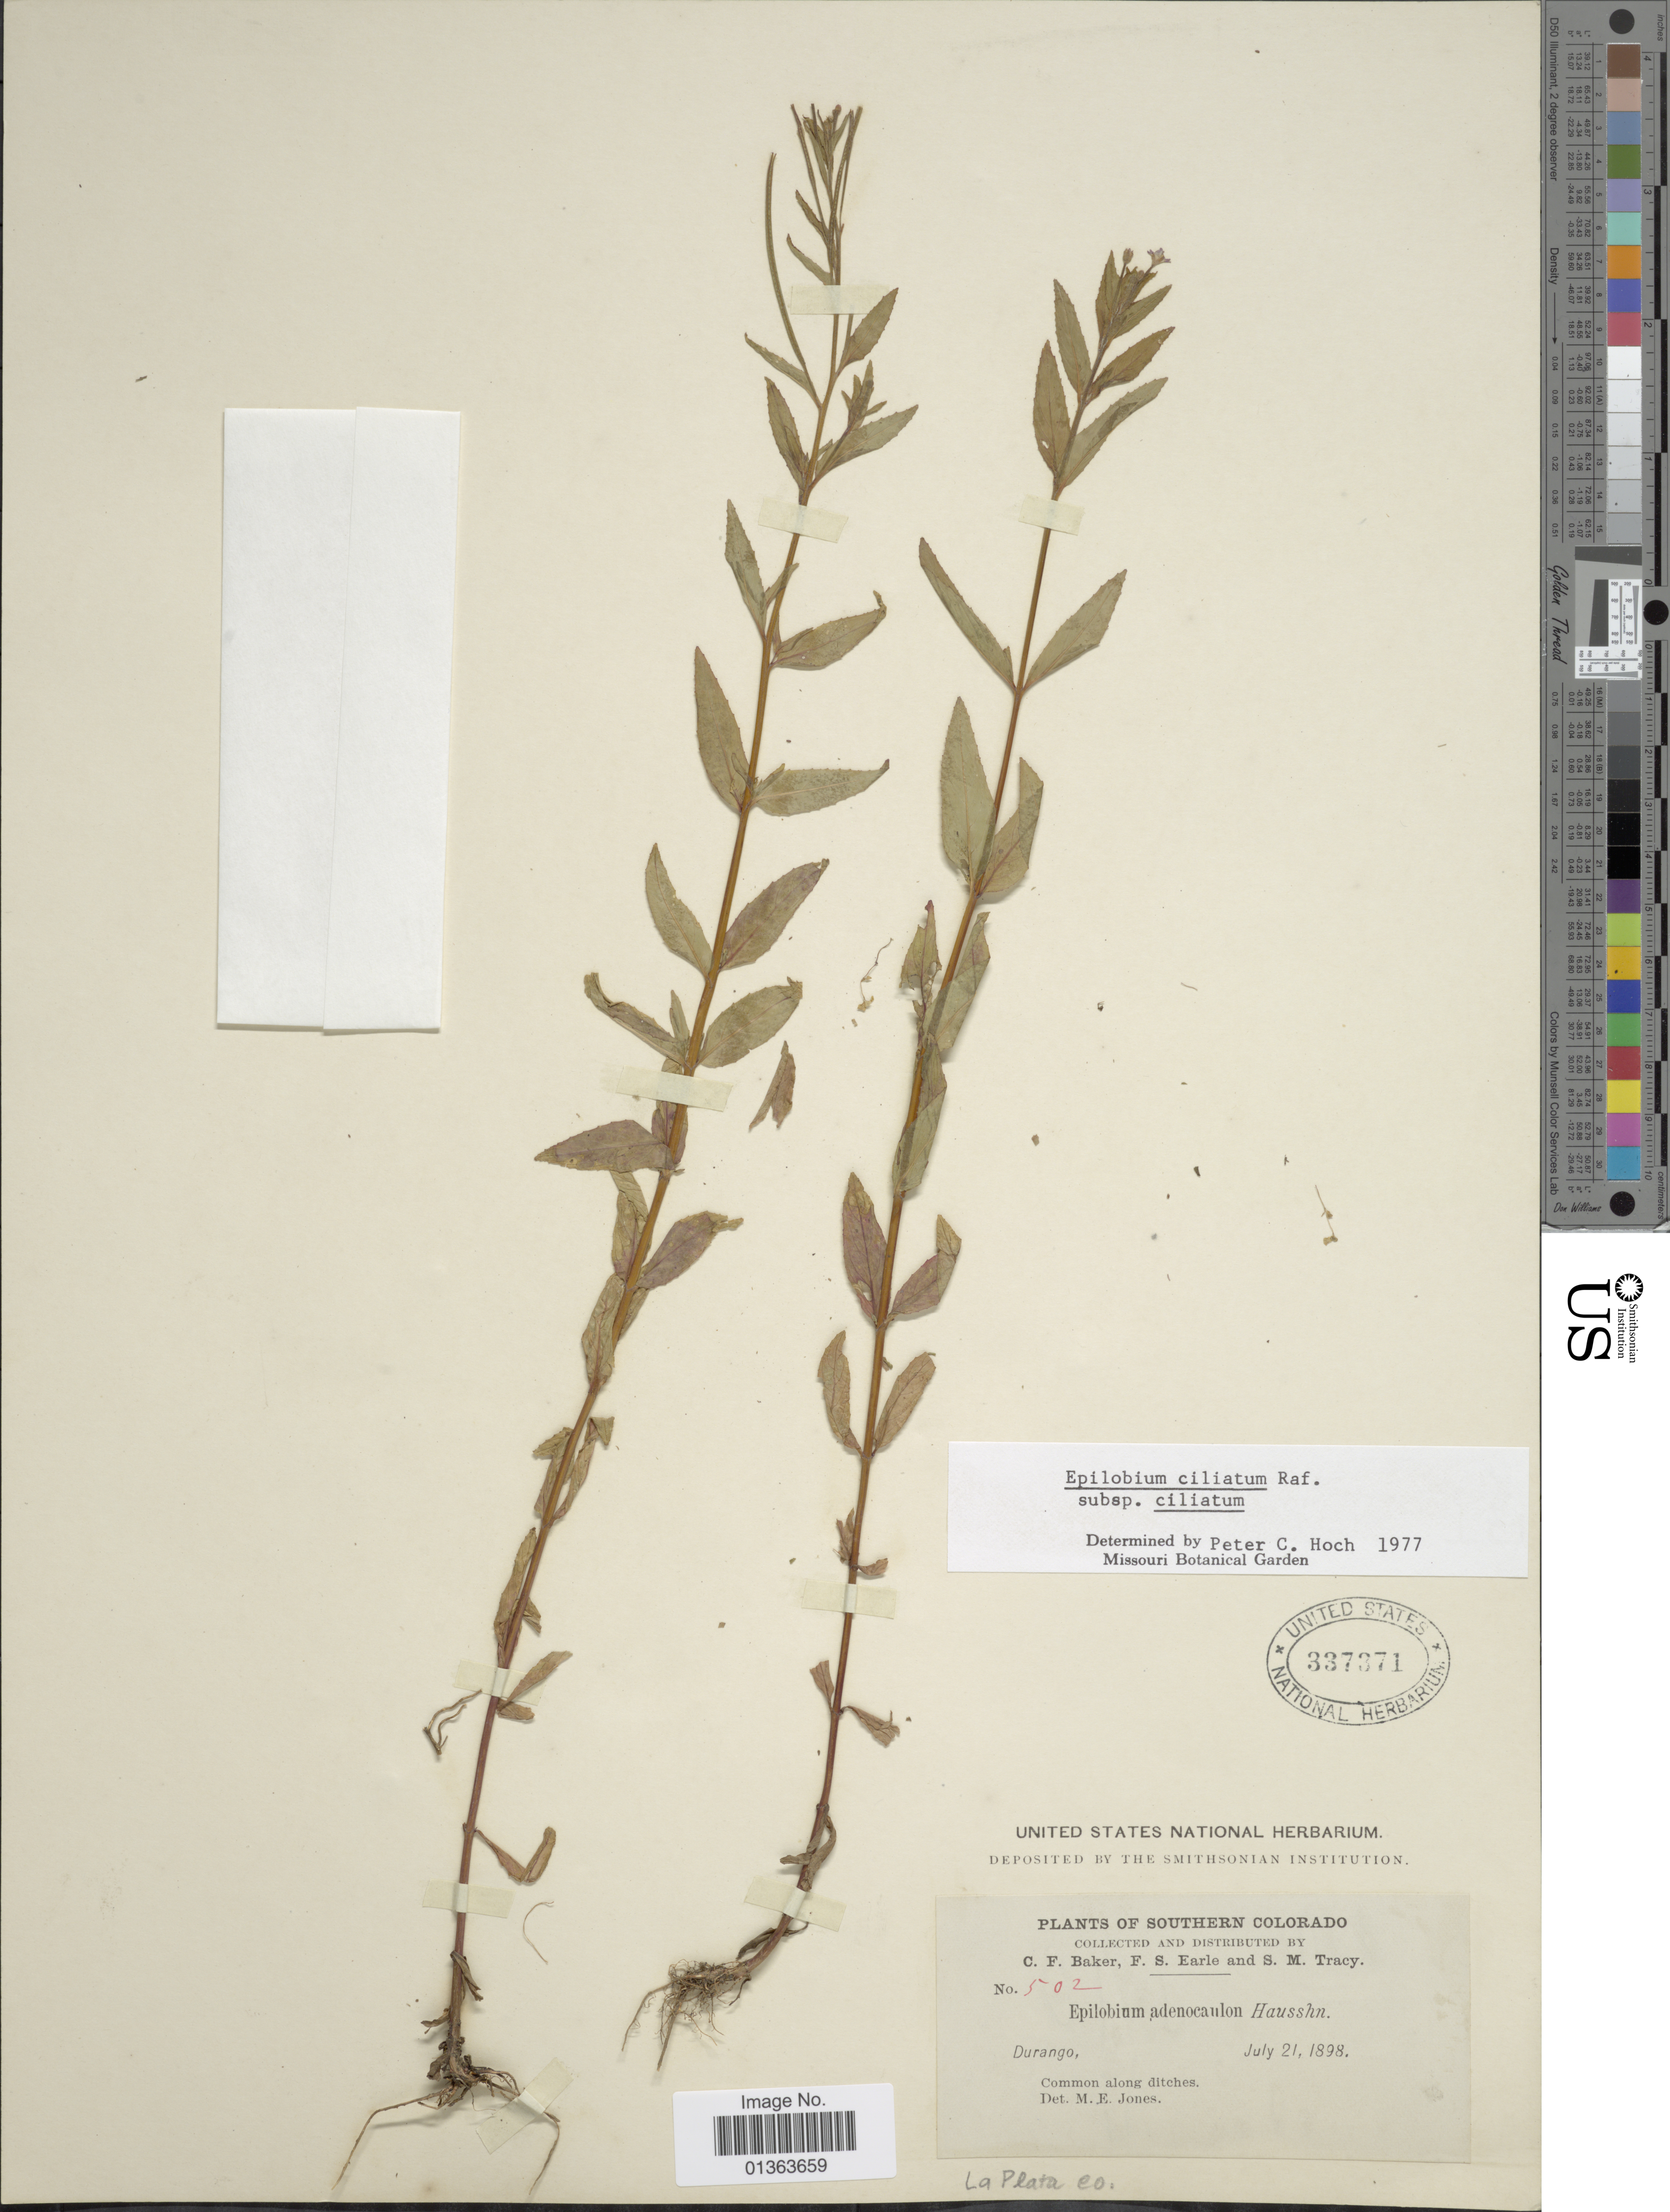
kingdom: Plantae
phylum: Tracheophyta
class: Magnoliopsida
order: Myrtales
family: Onagraceae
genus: Epilobium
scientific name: Epilobium ciliatum subsp. ciliatum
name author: Raf.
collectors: C. F. Baker, F. S. Earle & S. M. Tracy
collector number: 502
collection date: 1898-07-21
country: United States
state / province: Colorado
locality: Southern Colorado. Durango.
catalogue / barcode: US 337371